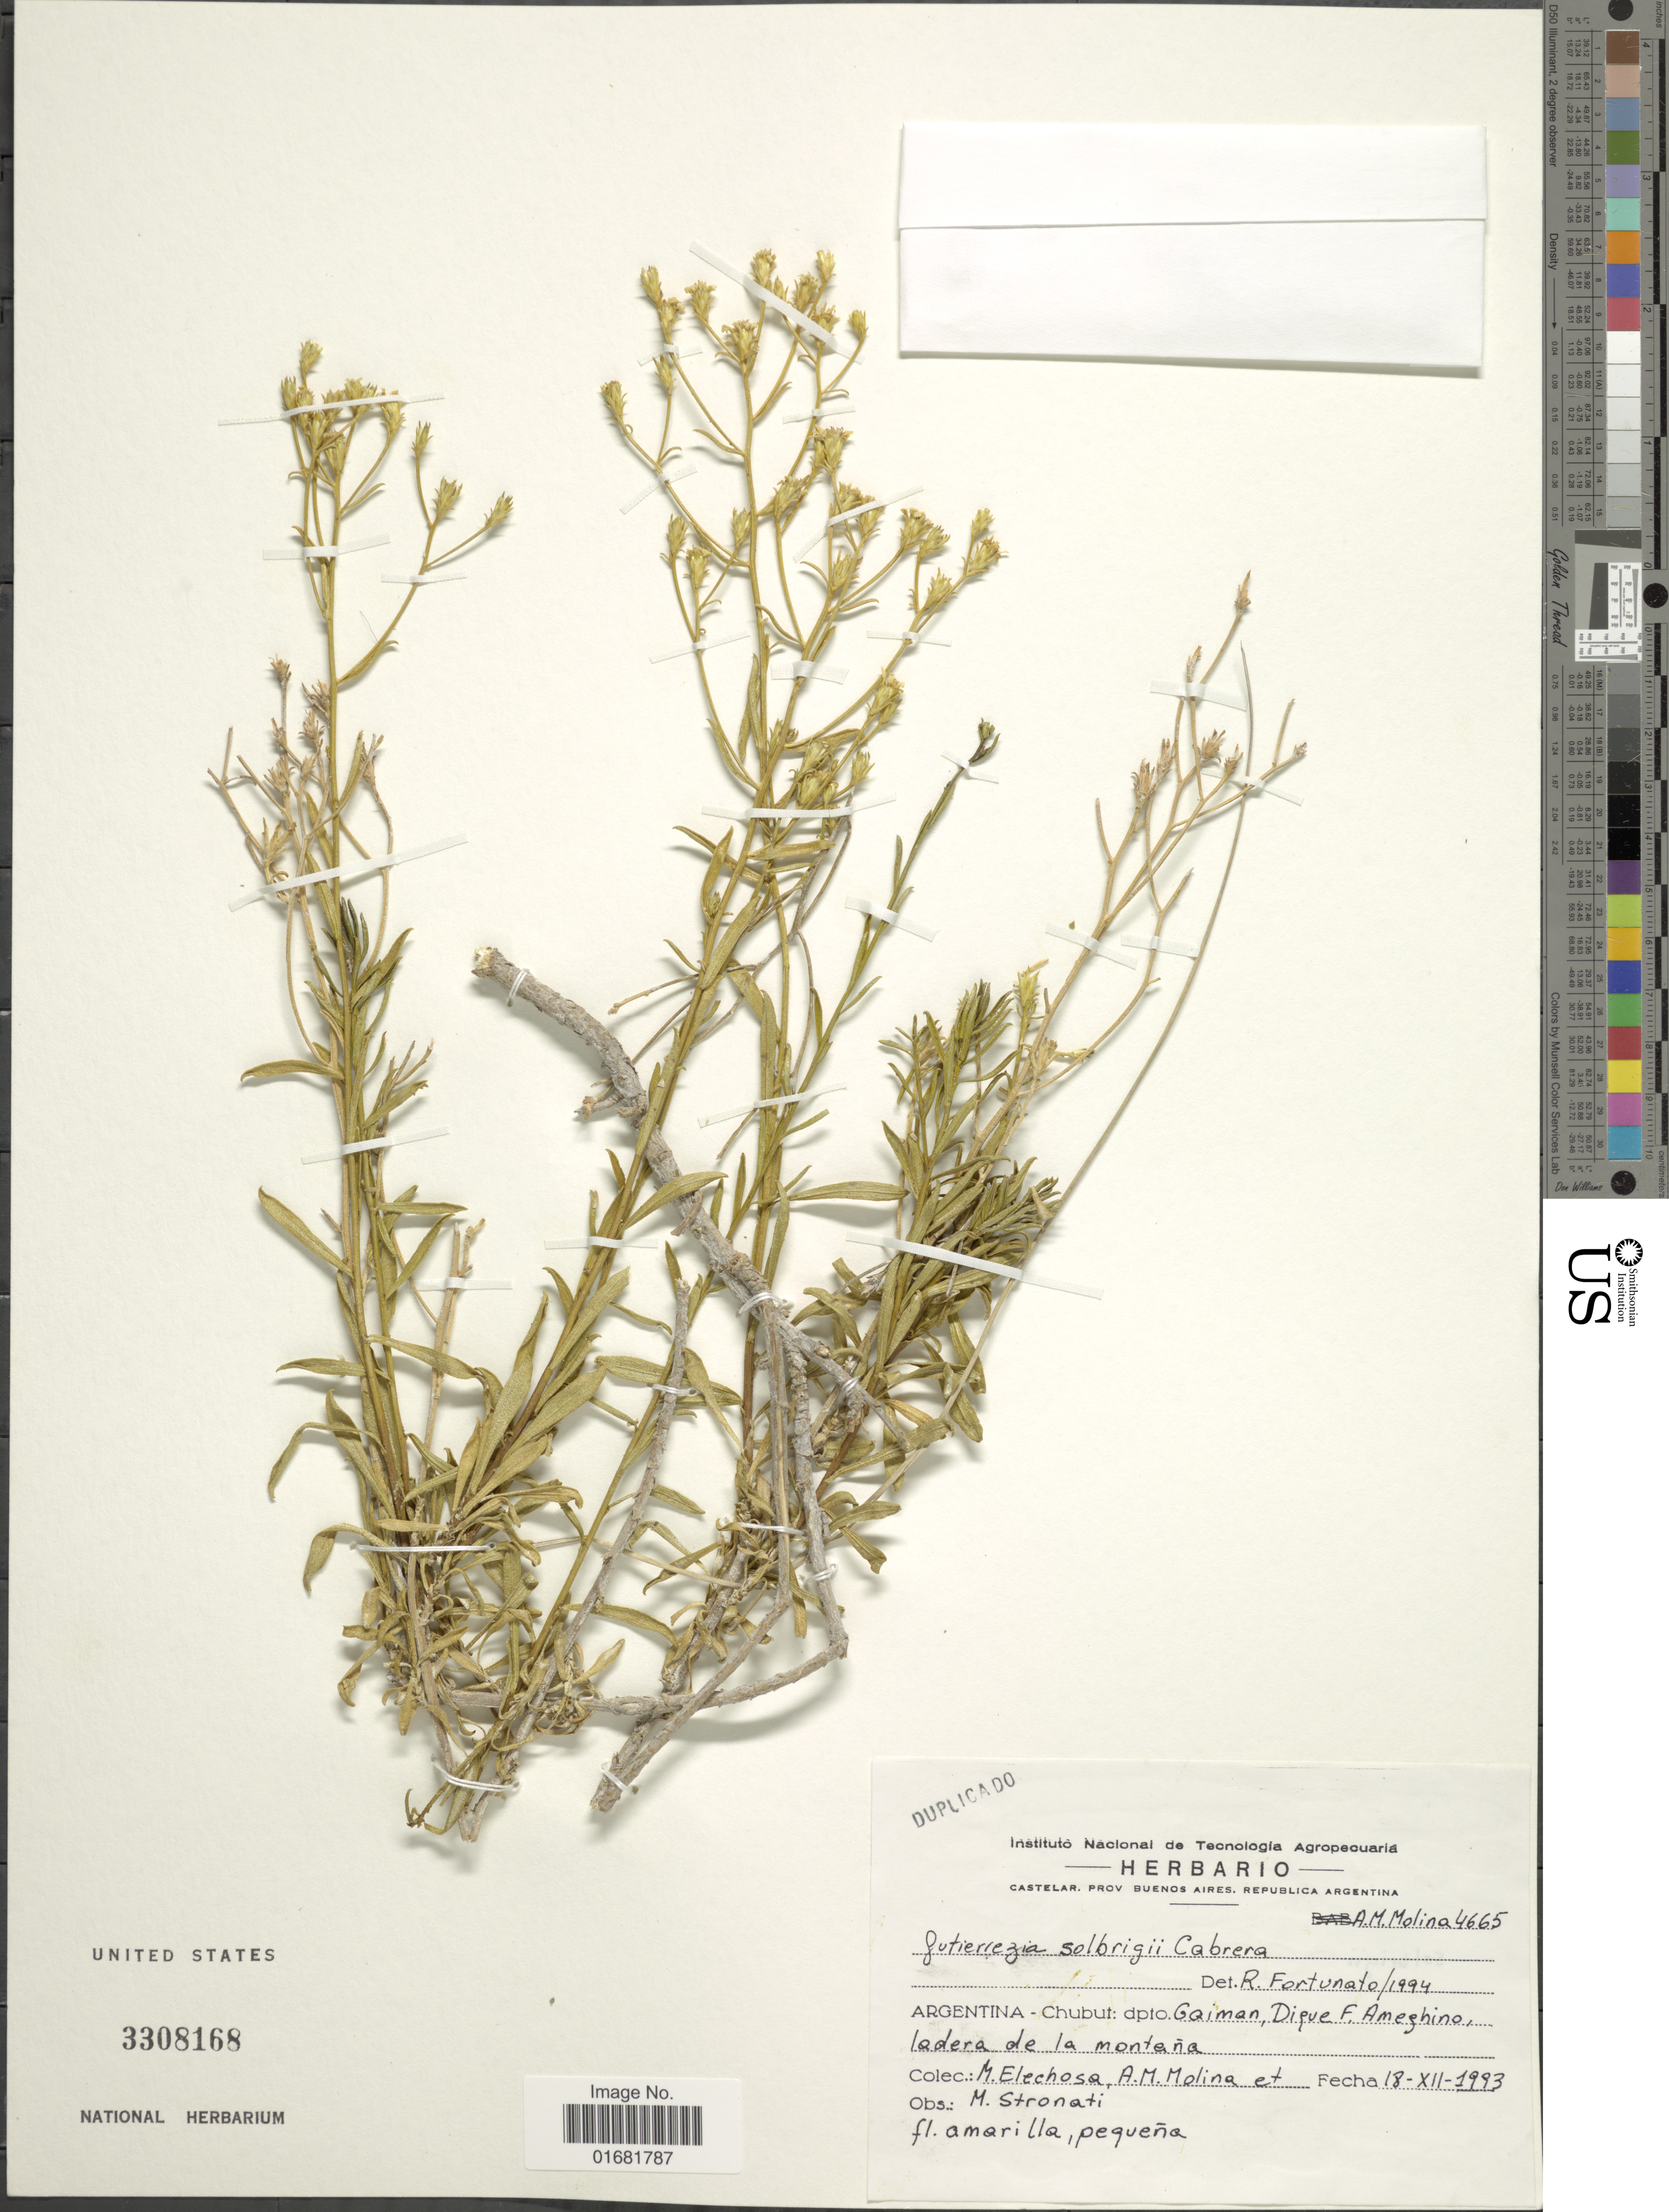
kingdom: Plantae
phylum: Tracheophyta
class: Magnoliopsida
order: Asterales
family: Asteraceae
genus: Gutierrezia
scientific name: Gutierrezia spathulata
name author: (Phil.) Kurtz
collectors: M. Elechosa, A. M. Molina & M. Stronati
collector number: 4665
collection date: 1993-12-18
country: Argentina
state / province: Chubut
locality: Dpto. Gaiman, Digue, Ameghino, ladera de la montaña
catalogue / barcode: US 3308168